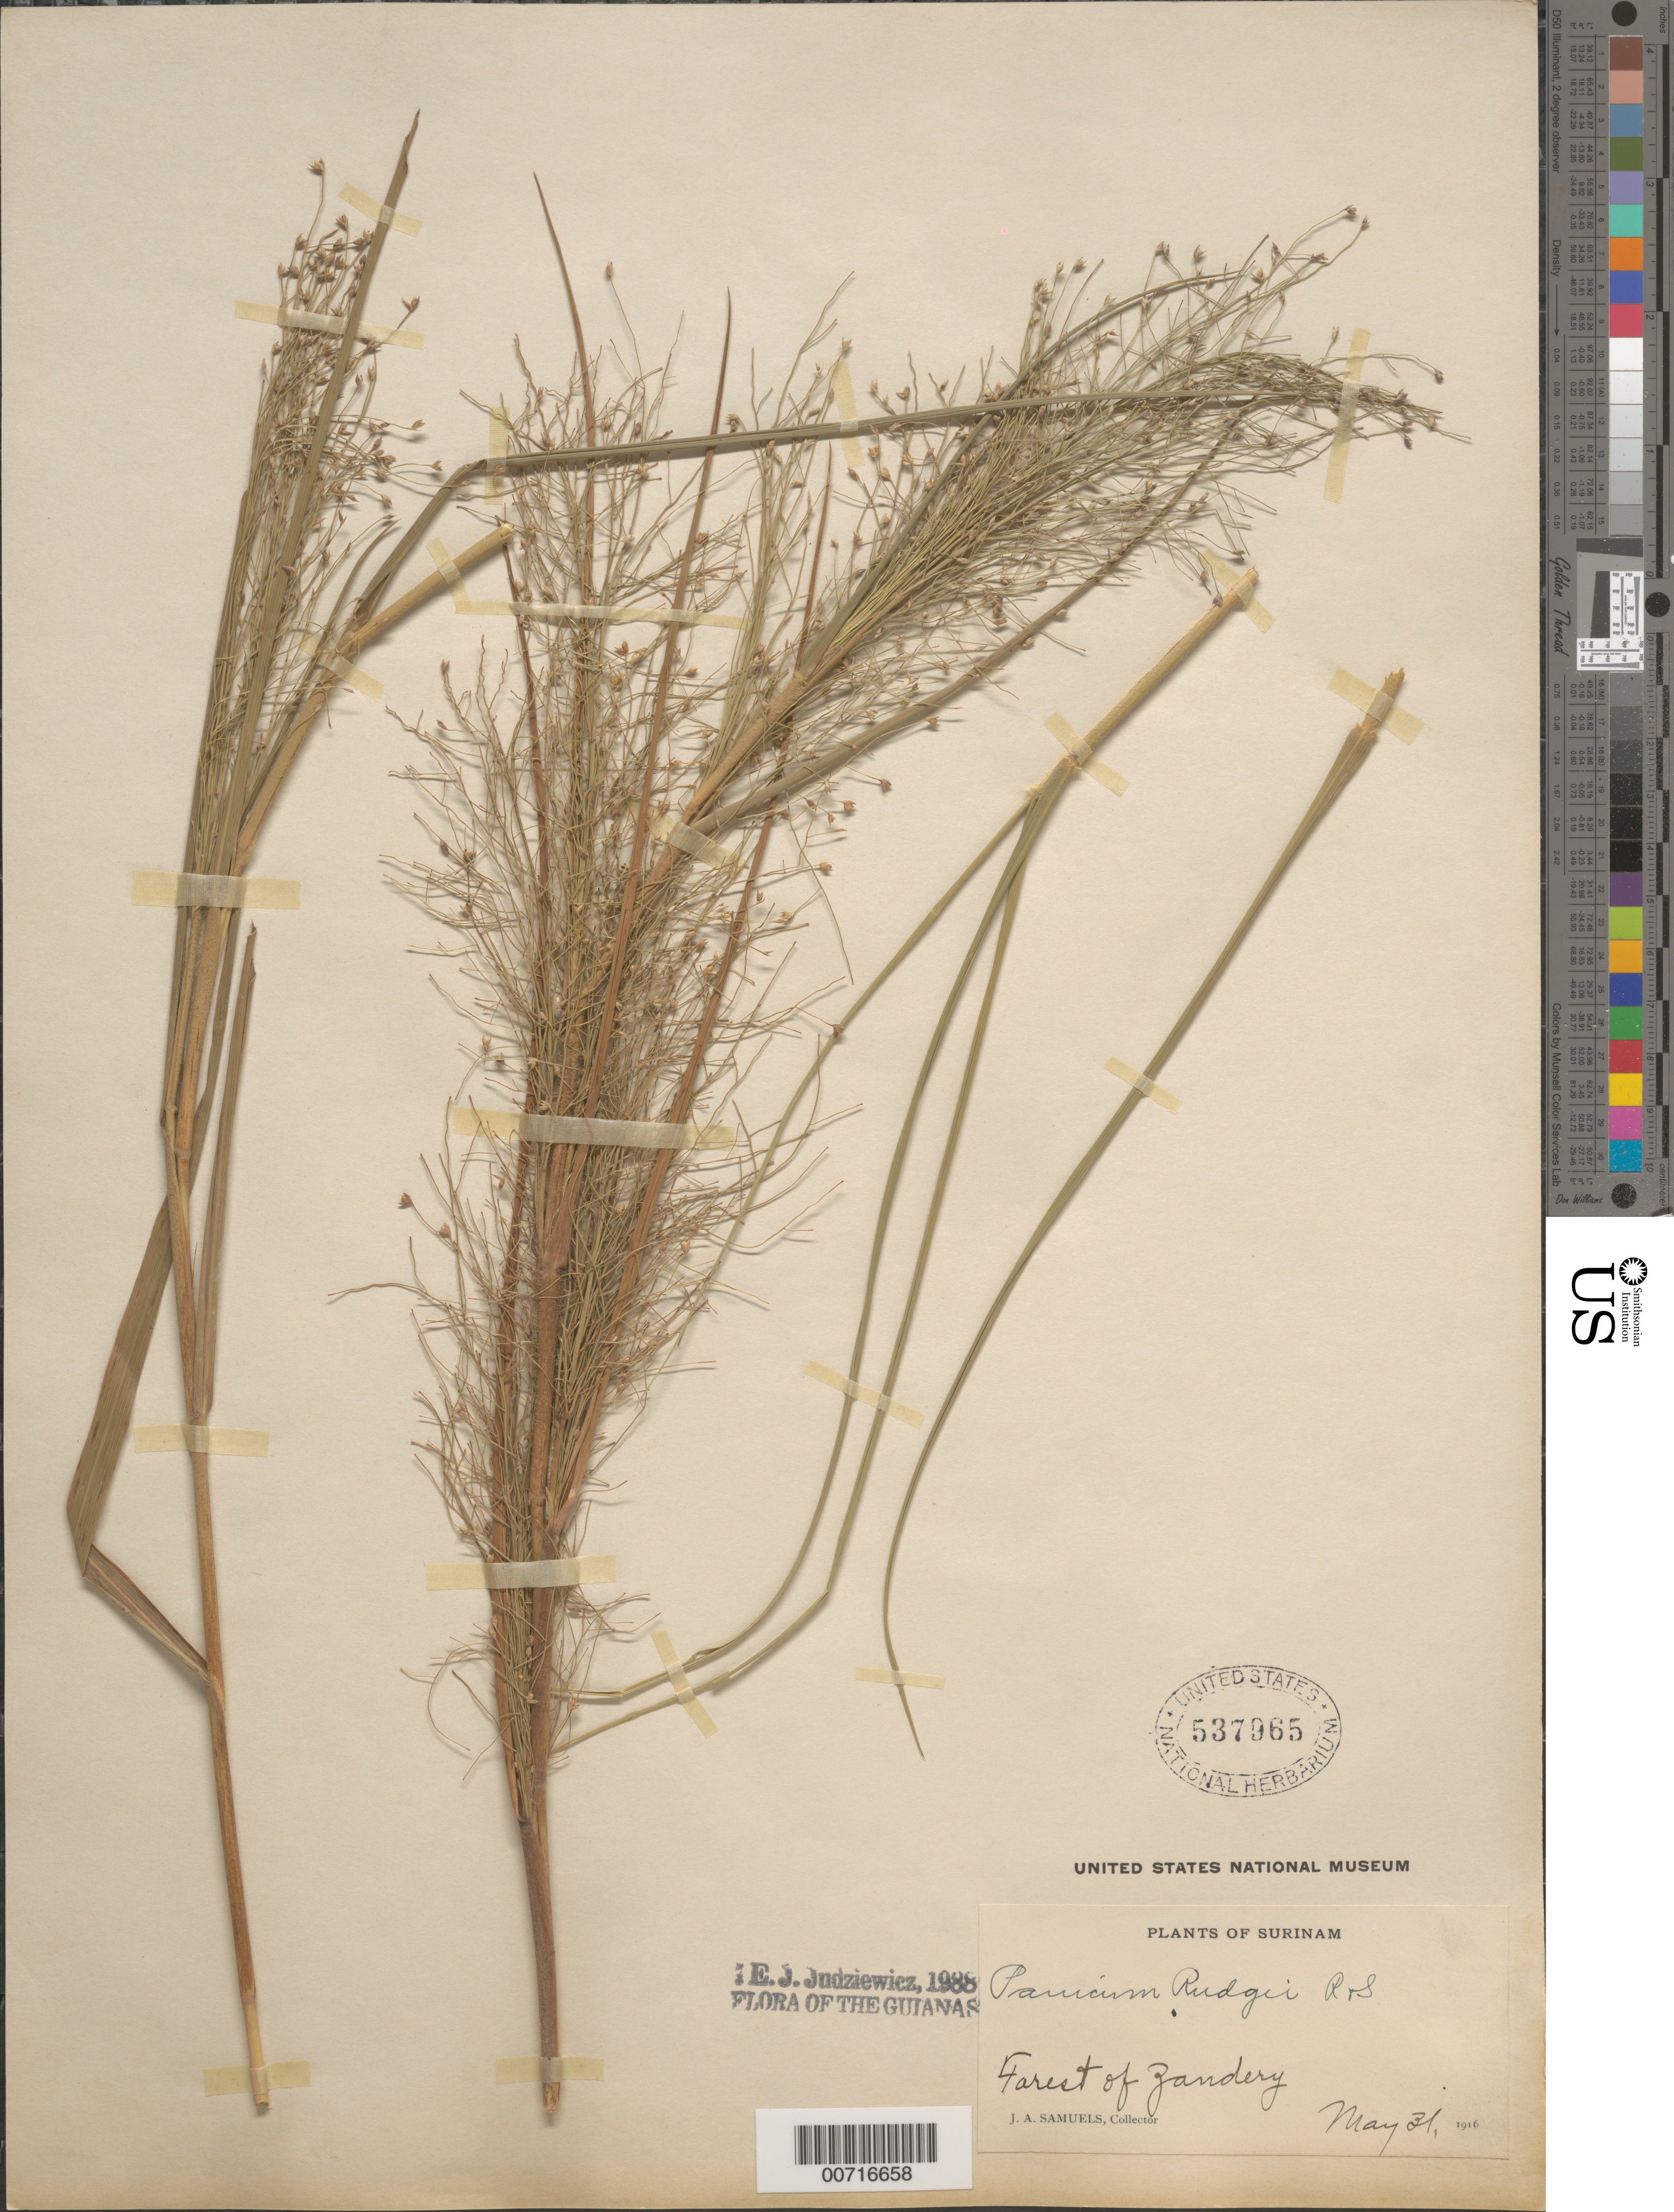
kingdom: Plantae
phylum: Tracheophyta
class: Liliopsida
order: Poales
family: Poaceae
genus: Panicum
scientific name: Panicum rudgei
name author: Roem. & Schult.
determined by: Judziewicz, E. J.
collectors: J. A. Samuels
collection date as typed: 31-May-16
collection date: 1916-05-31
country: Suriname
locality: Zanderij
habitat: Forest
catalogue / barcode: US 537965